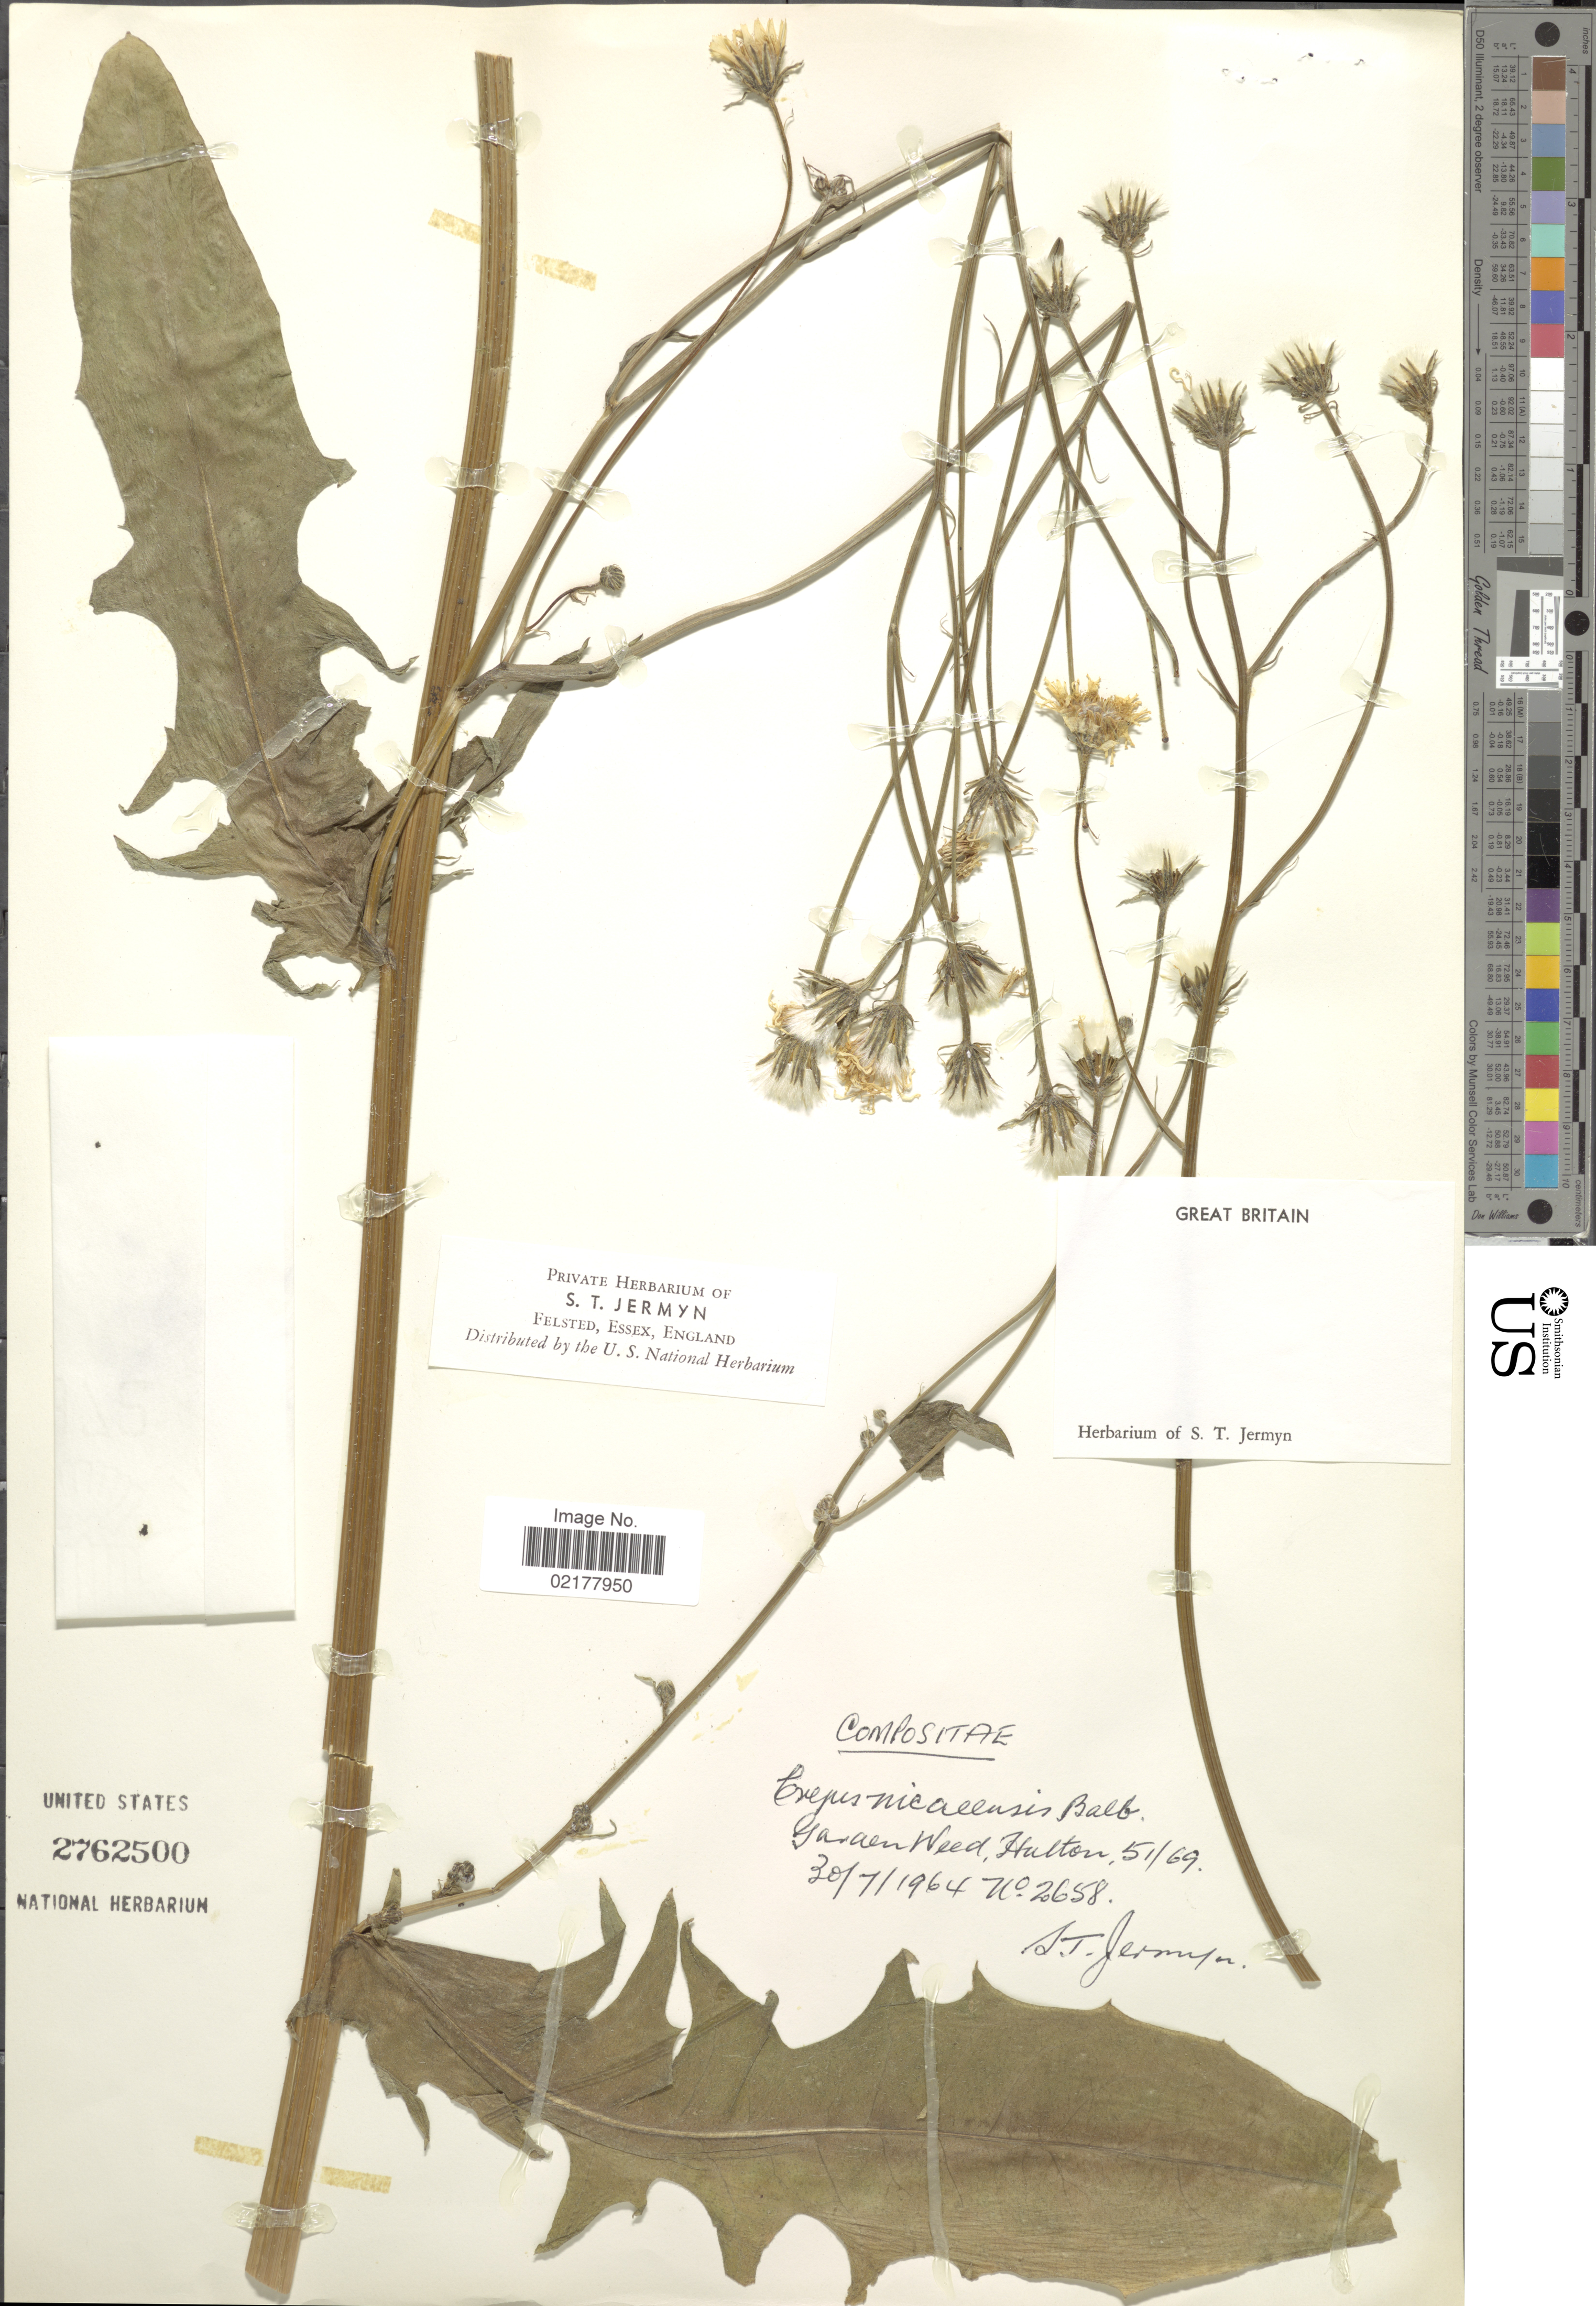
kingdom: Plantae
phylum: Tracheophyta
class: Magnoliopsida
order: Asterales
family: Asteraceae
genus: Crepis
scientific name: Crepis nicaeensis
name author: Balb.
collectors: S. Jermyn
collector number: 2658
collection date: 1964-07-30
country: United Kingdom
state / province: England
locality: Great Britain. Garden Weed Hutton 51/69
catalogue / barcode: US 2762500